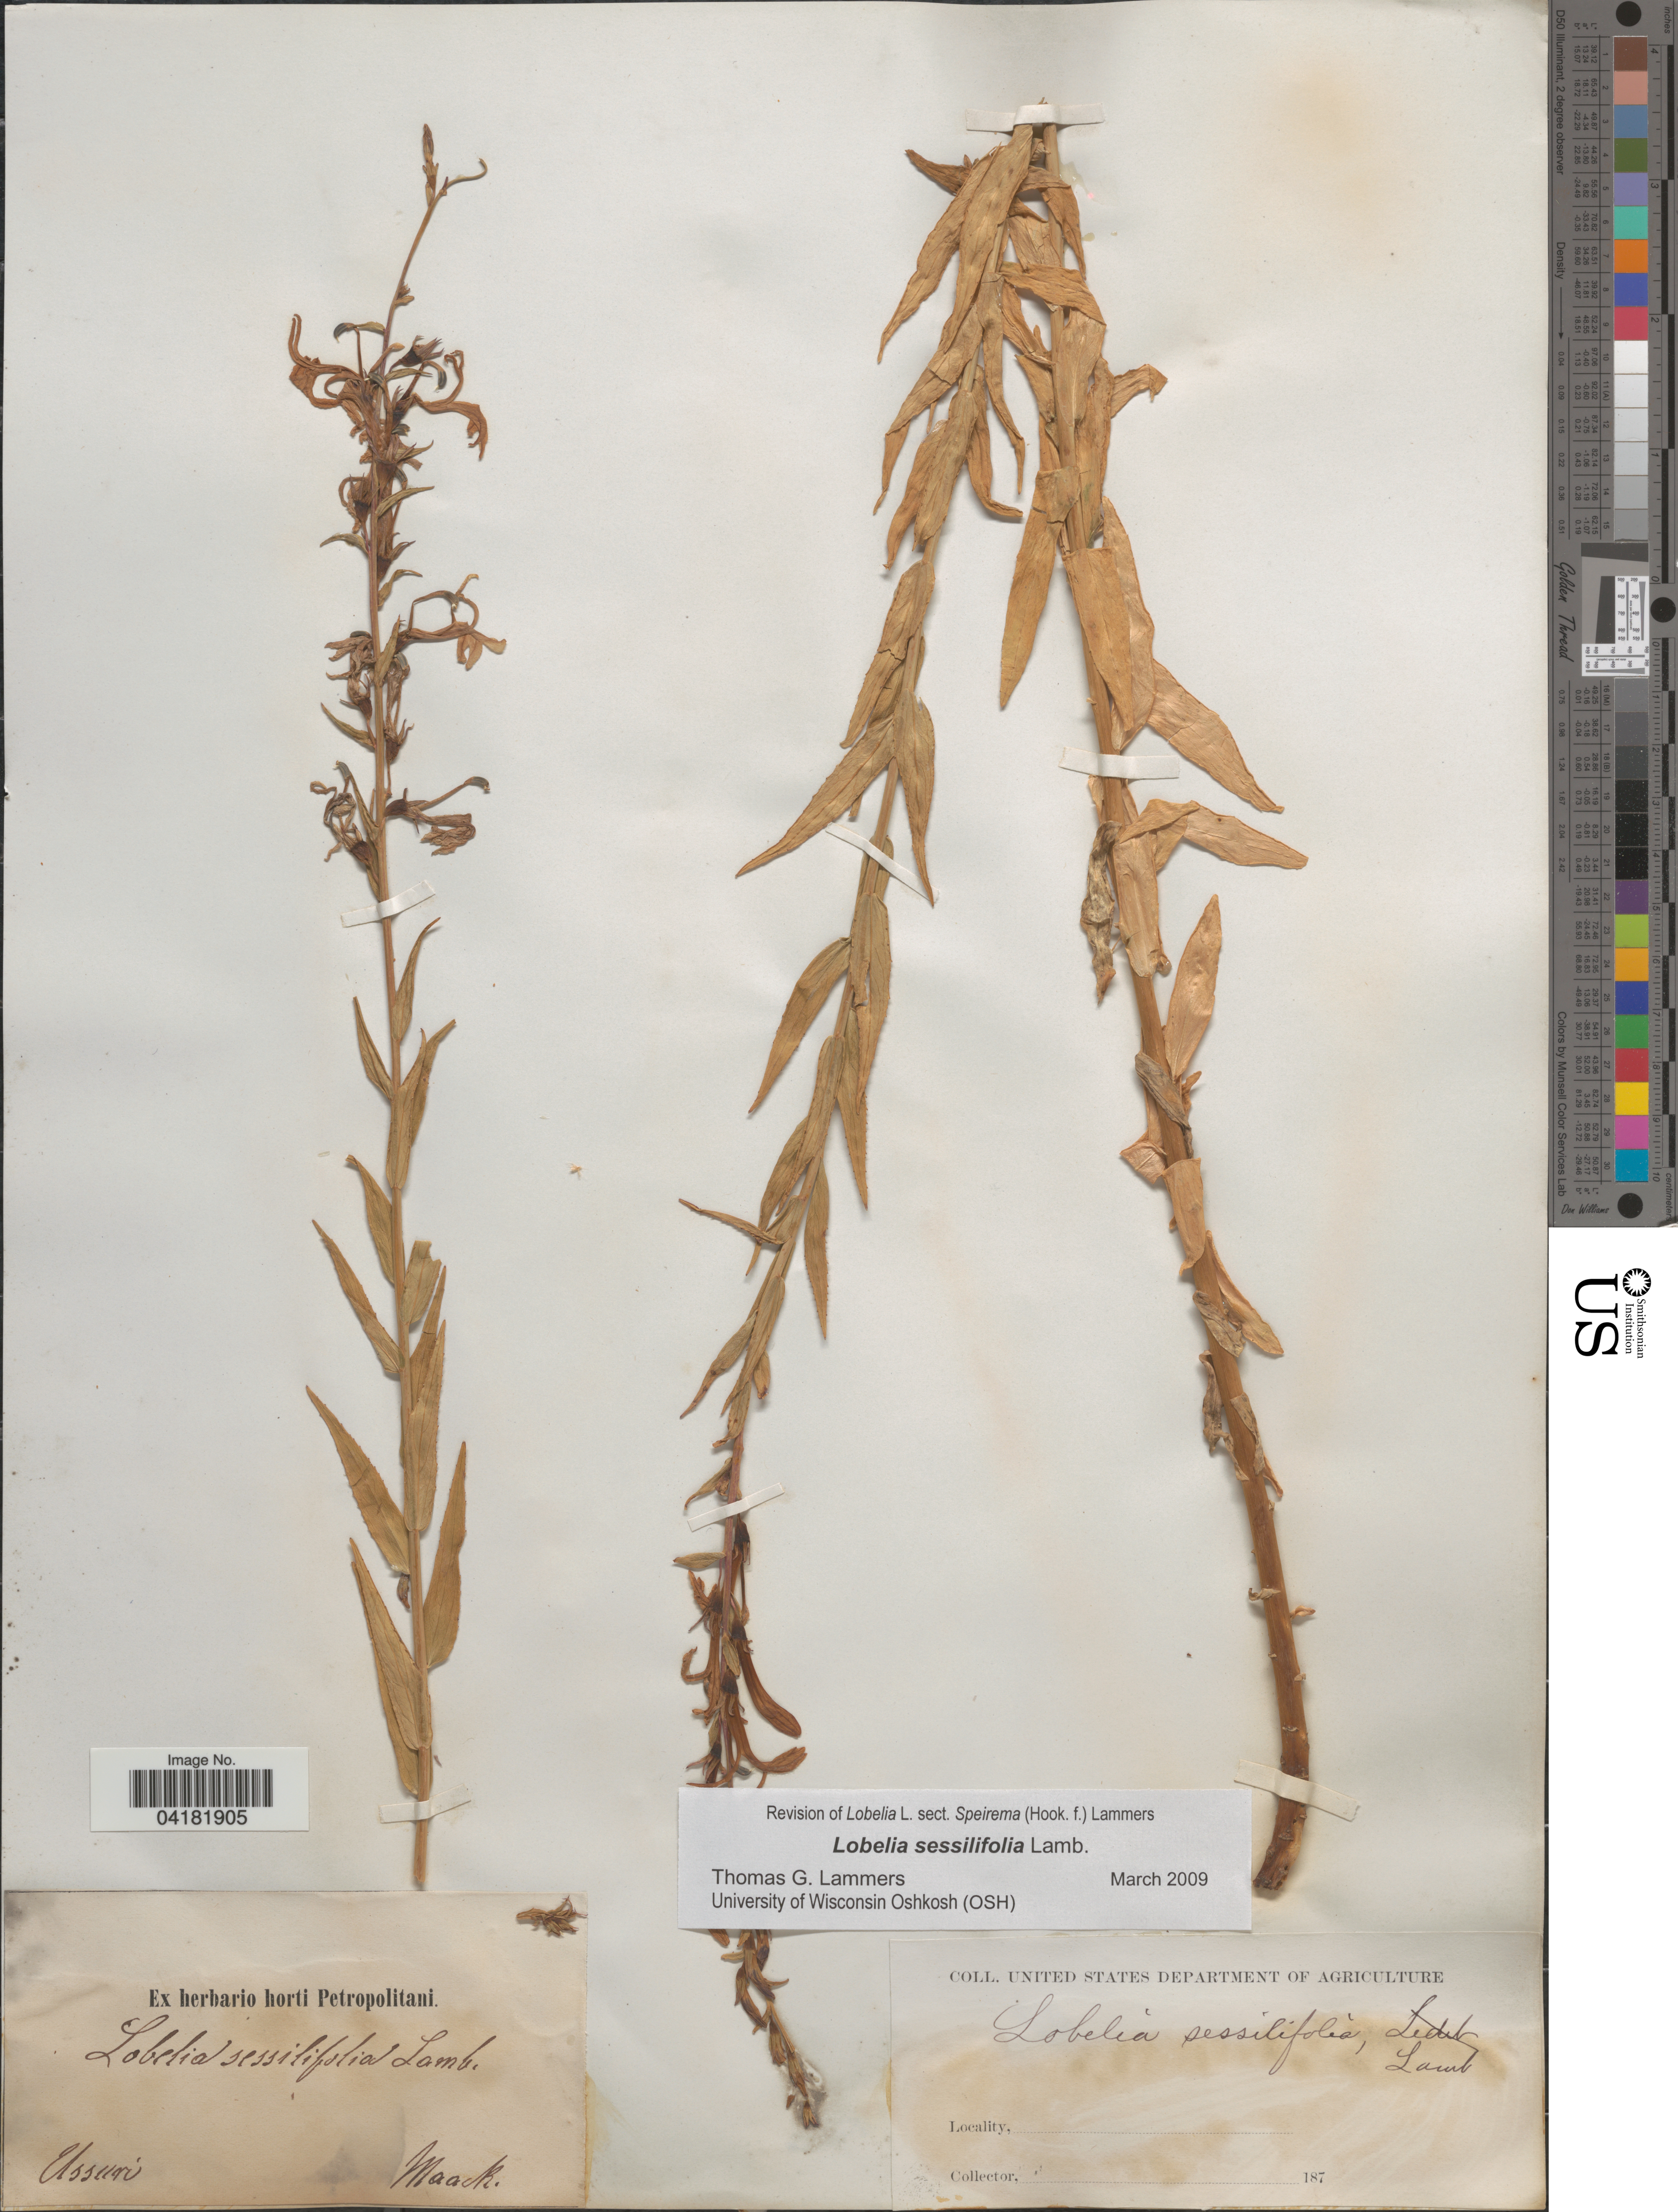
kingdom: Plantae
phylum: Tracheophyta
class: Magnoliopsida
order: Asterales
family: Campanulaceae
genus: Lobelia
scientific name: Lobelia sessilifolia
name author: Lamb.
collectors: Maack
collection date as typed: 187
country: Russian Federation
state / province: Khabarovsk/Primorsky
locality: Ussuri.